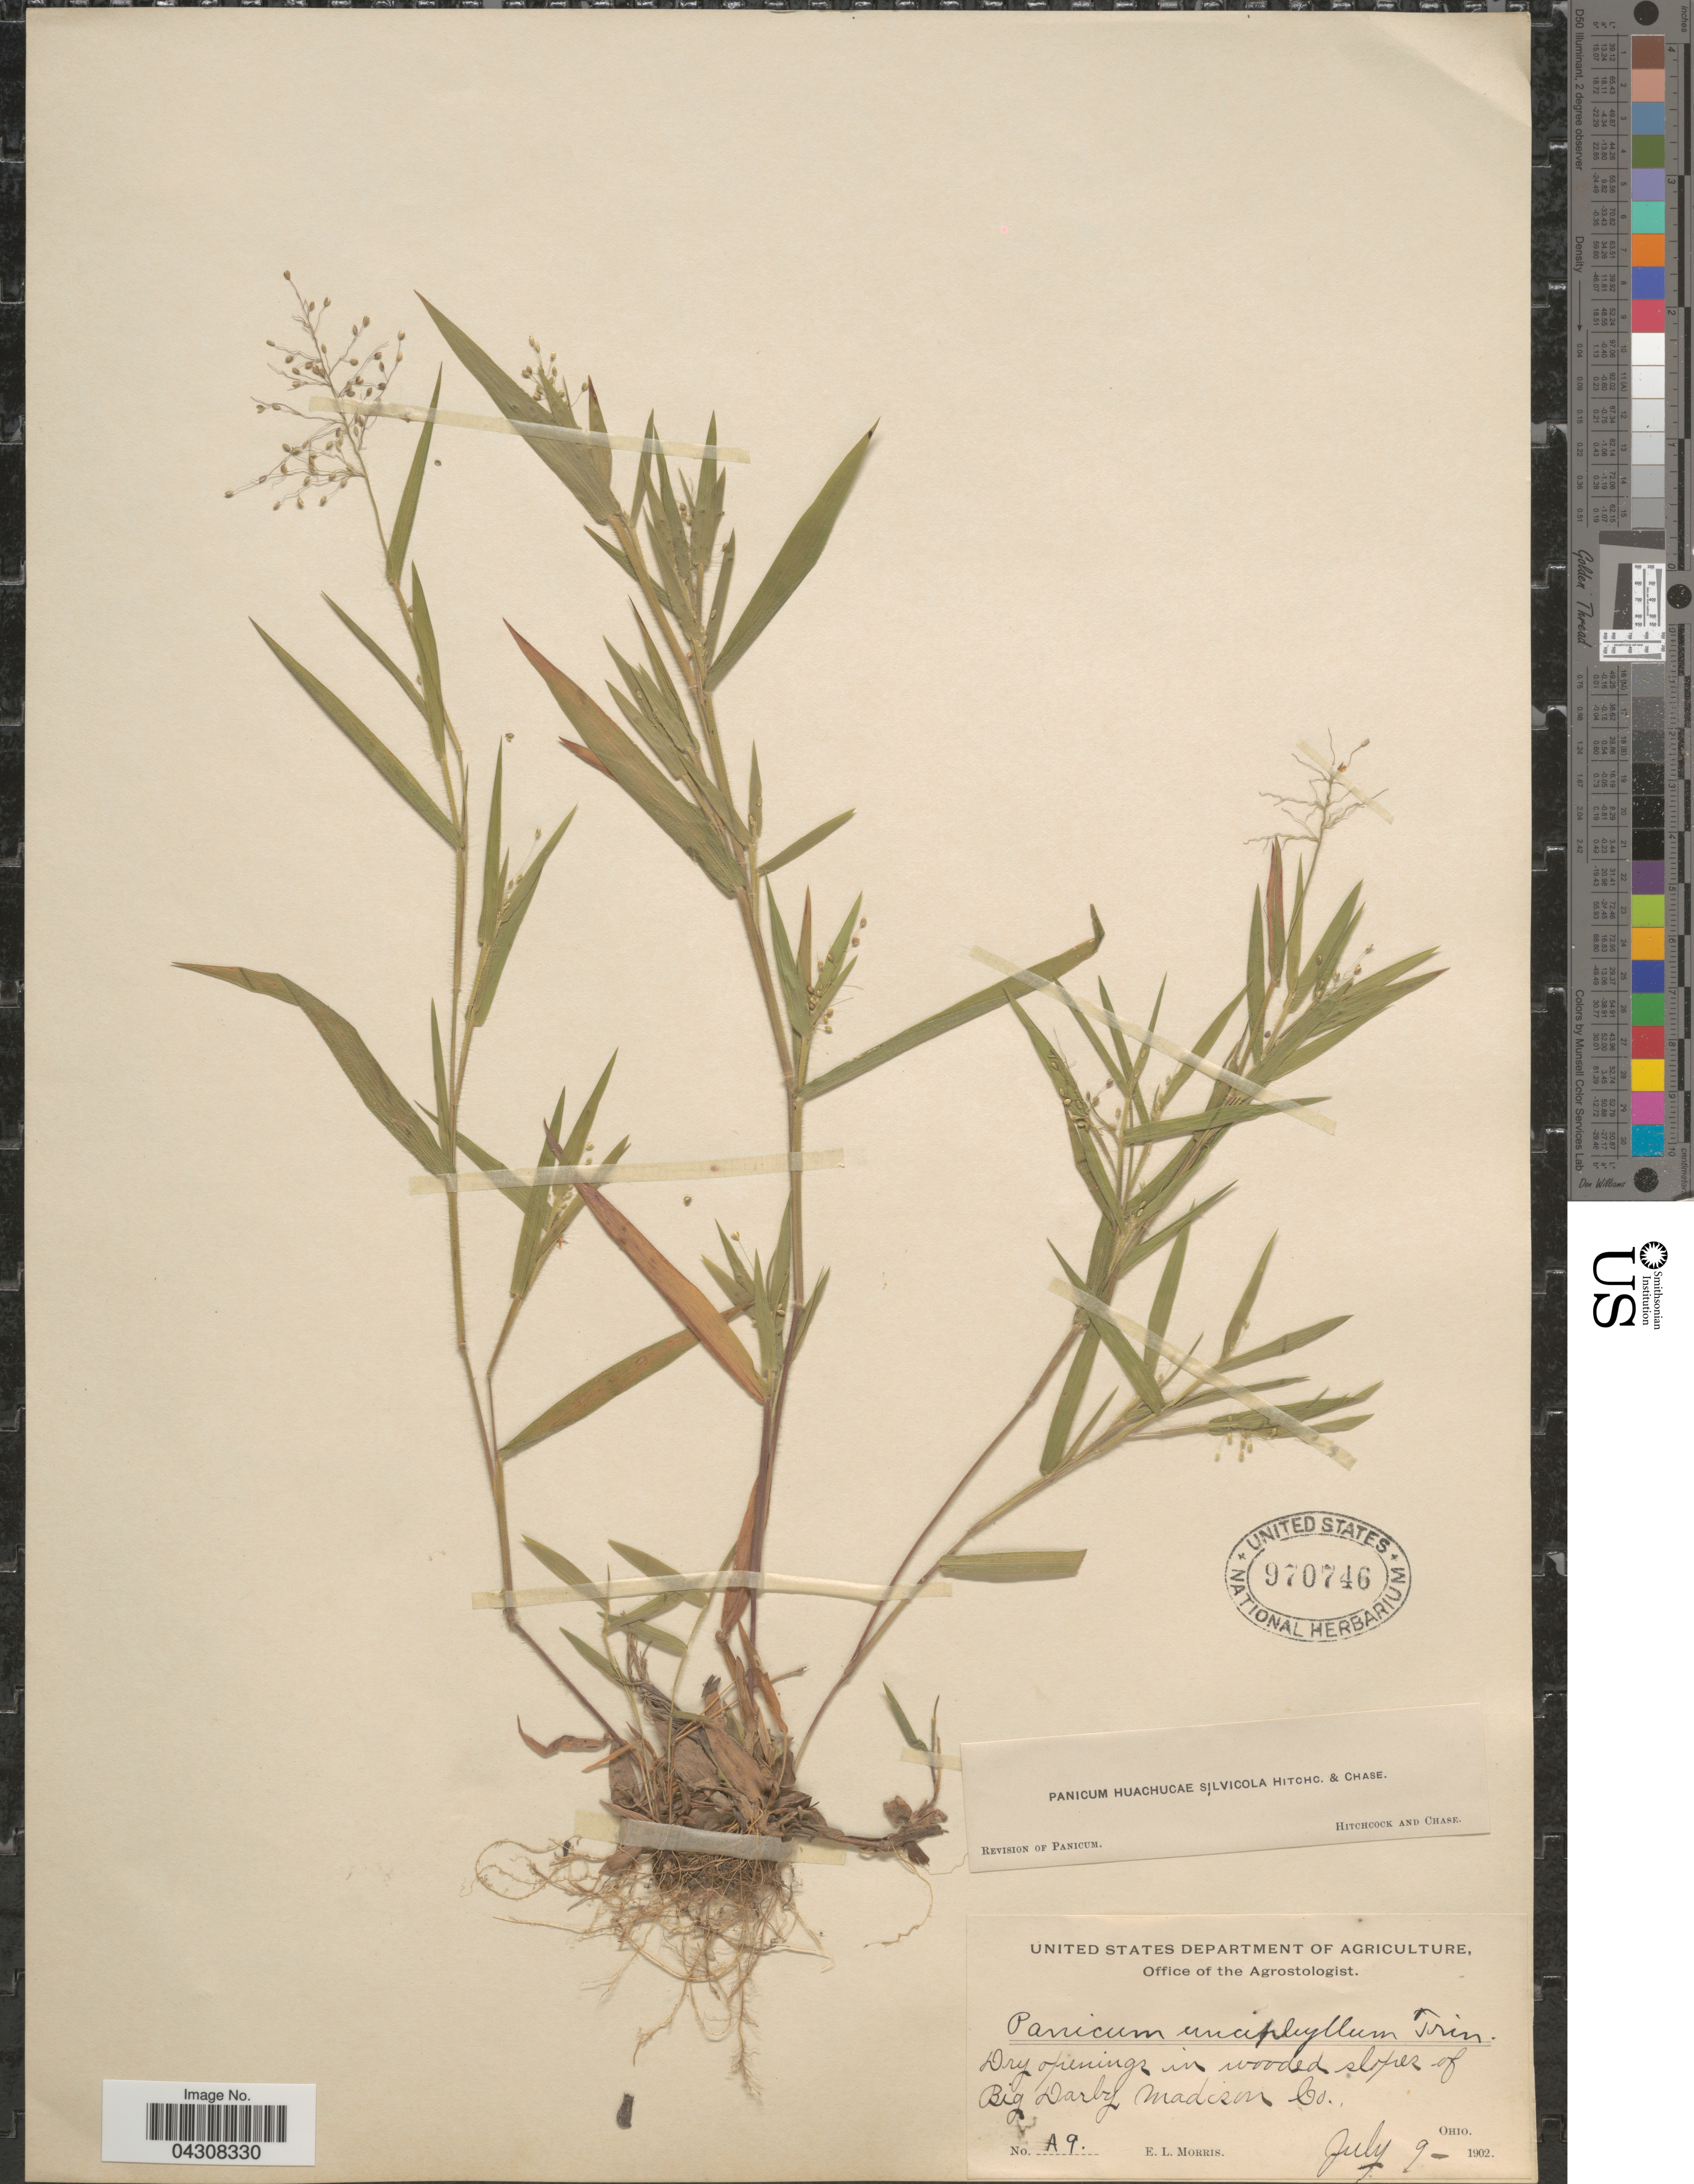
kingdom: Plantae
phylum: Tracheophyta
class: Liliopsida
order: Poales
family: Poaceae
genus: Dichanthelium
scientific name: Dichanthelium acuminatum var. acuminatum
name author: (Sw.) Gould & C.A. Clark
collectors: E. Morris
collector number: A9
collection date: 1902-07-09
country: United States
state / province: Ohio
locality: Dry openings in wooded slopes of Big Darby, Madison Co.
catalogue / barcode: US 970746